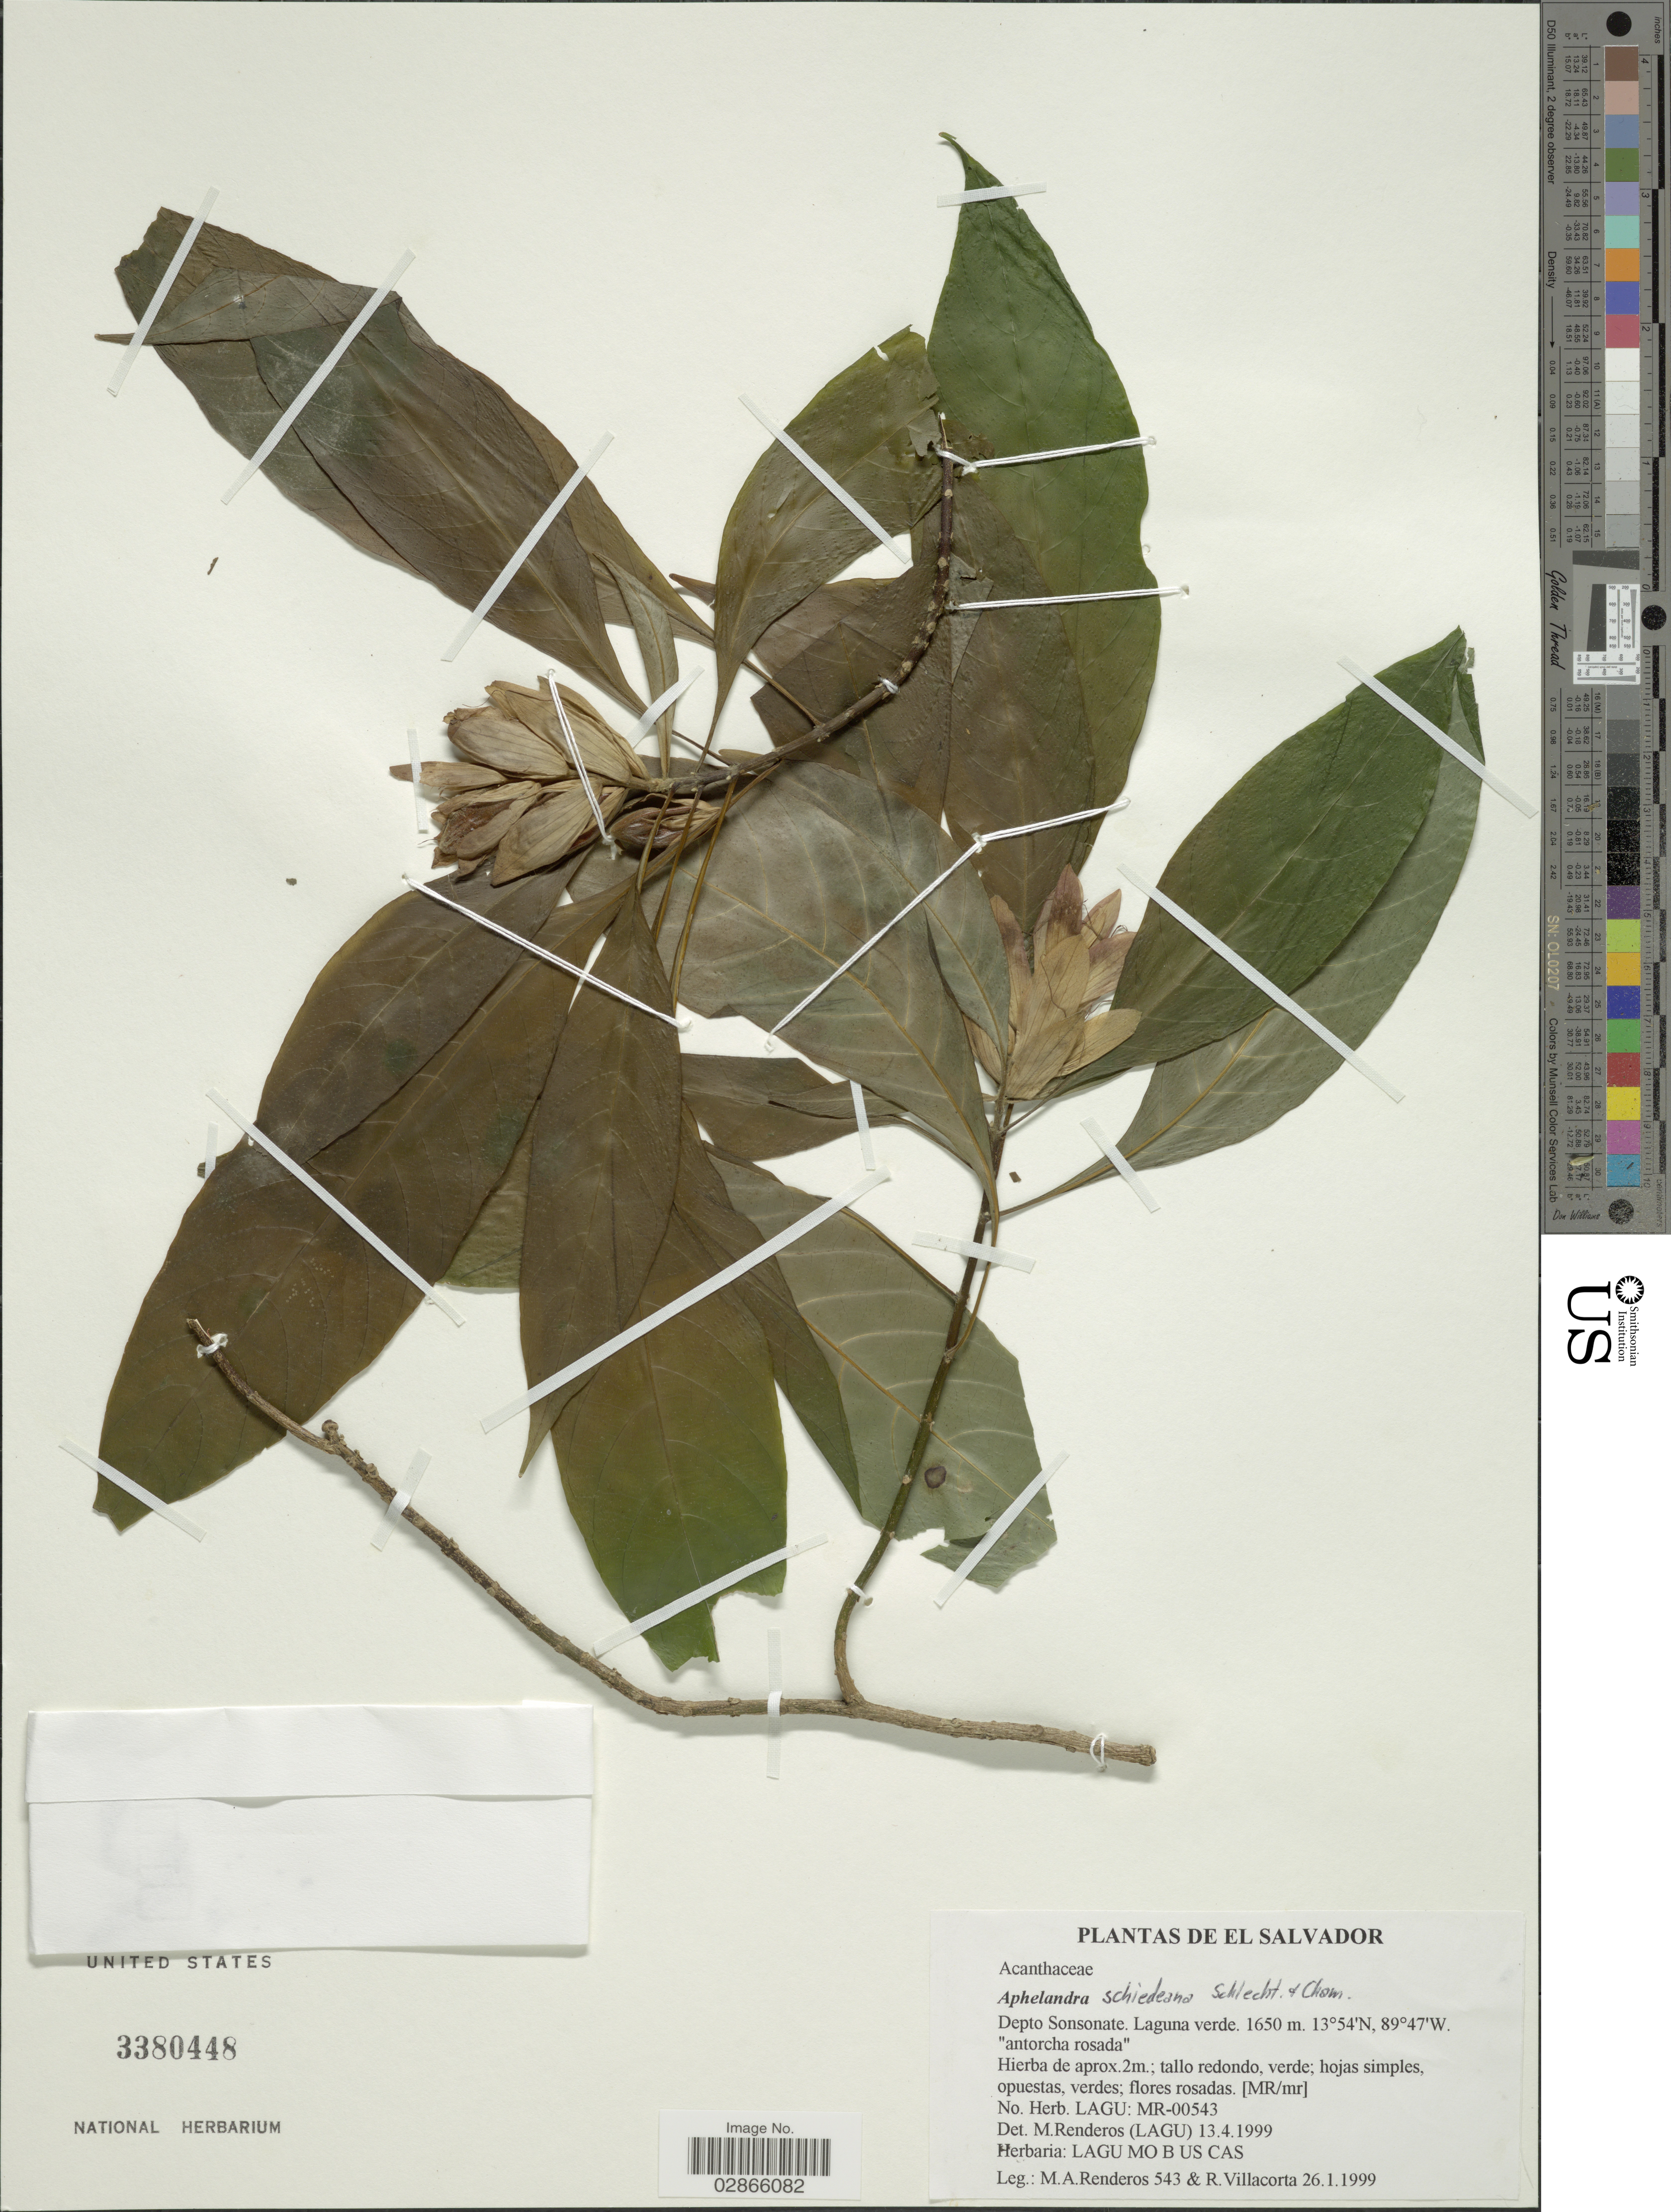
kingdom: Plantae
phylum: Tracheophyta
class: Magnoliopsida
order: Lamiales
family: Acanthaceae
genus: Aphelandra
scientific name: Aphelandra schiedeana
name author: Schltdl. & Cham.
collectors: M. Renderos & R. Villacorta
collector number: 543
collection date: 1999-01-26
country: El Salvador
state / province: Sonsonate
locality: Depto Sonsonate. Laguna verde.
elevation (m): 1650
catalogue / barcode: US 3380448